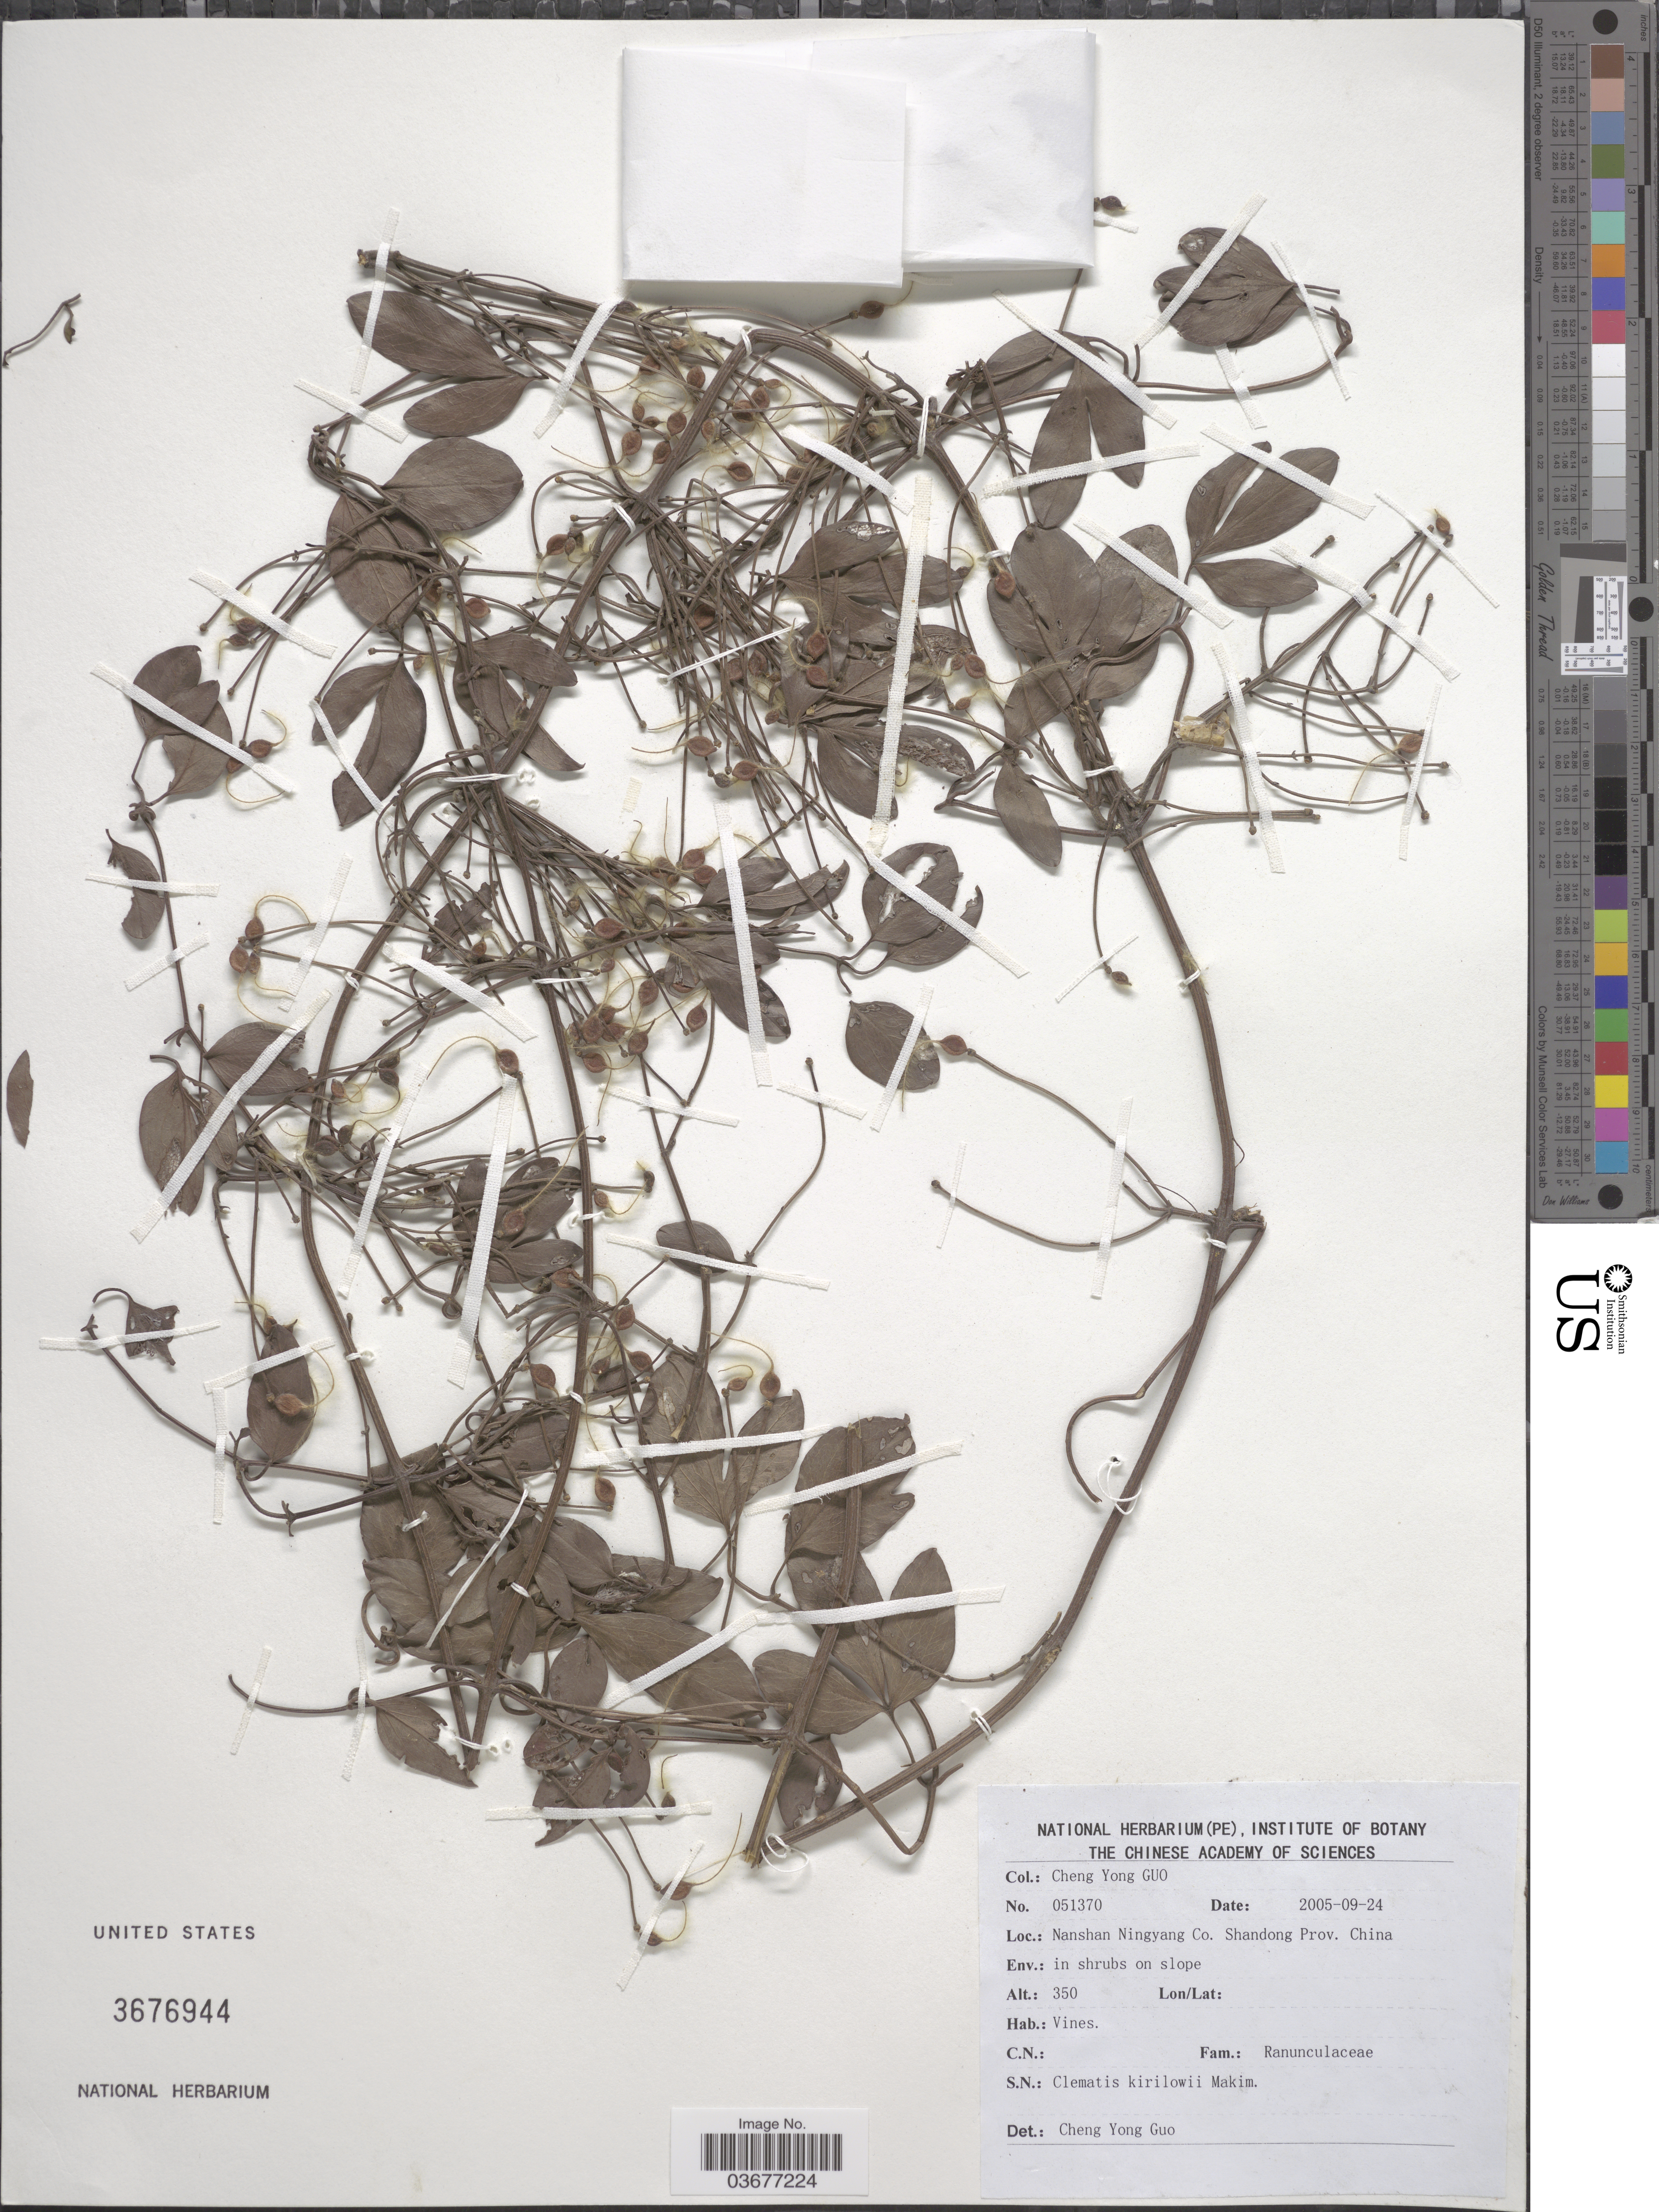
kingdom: Plantae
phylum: Tracheophyta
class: Magnoliopsida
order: Ranunculales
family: Ranunculaceae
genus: Clematis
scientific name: Clematis kirilowii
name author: Maxim.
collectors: Guo Chengyong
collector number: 051370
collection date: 2005-09-24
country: China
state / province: Shandong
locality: Nanshan Ningyang Co.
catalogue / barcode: US 3676944